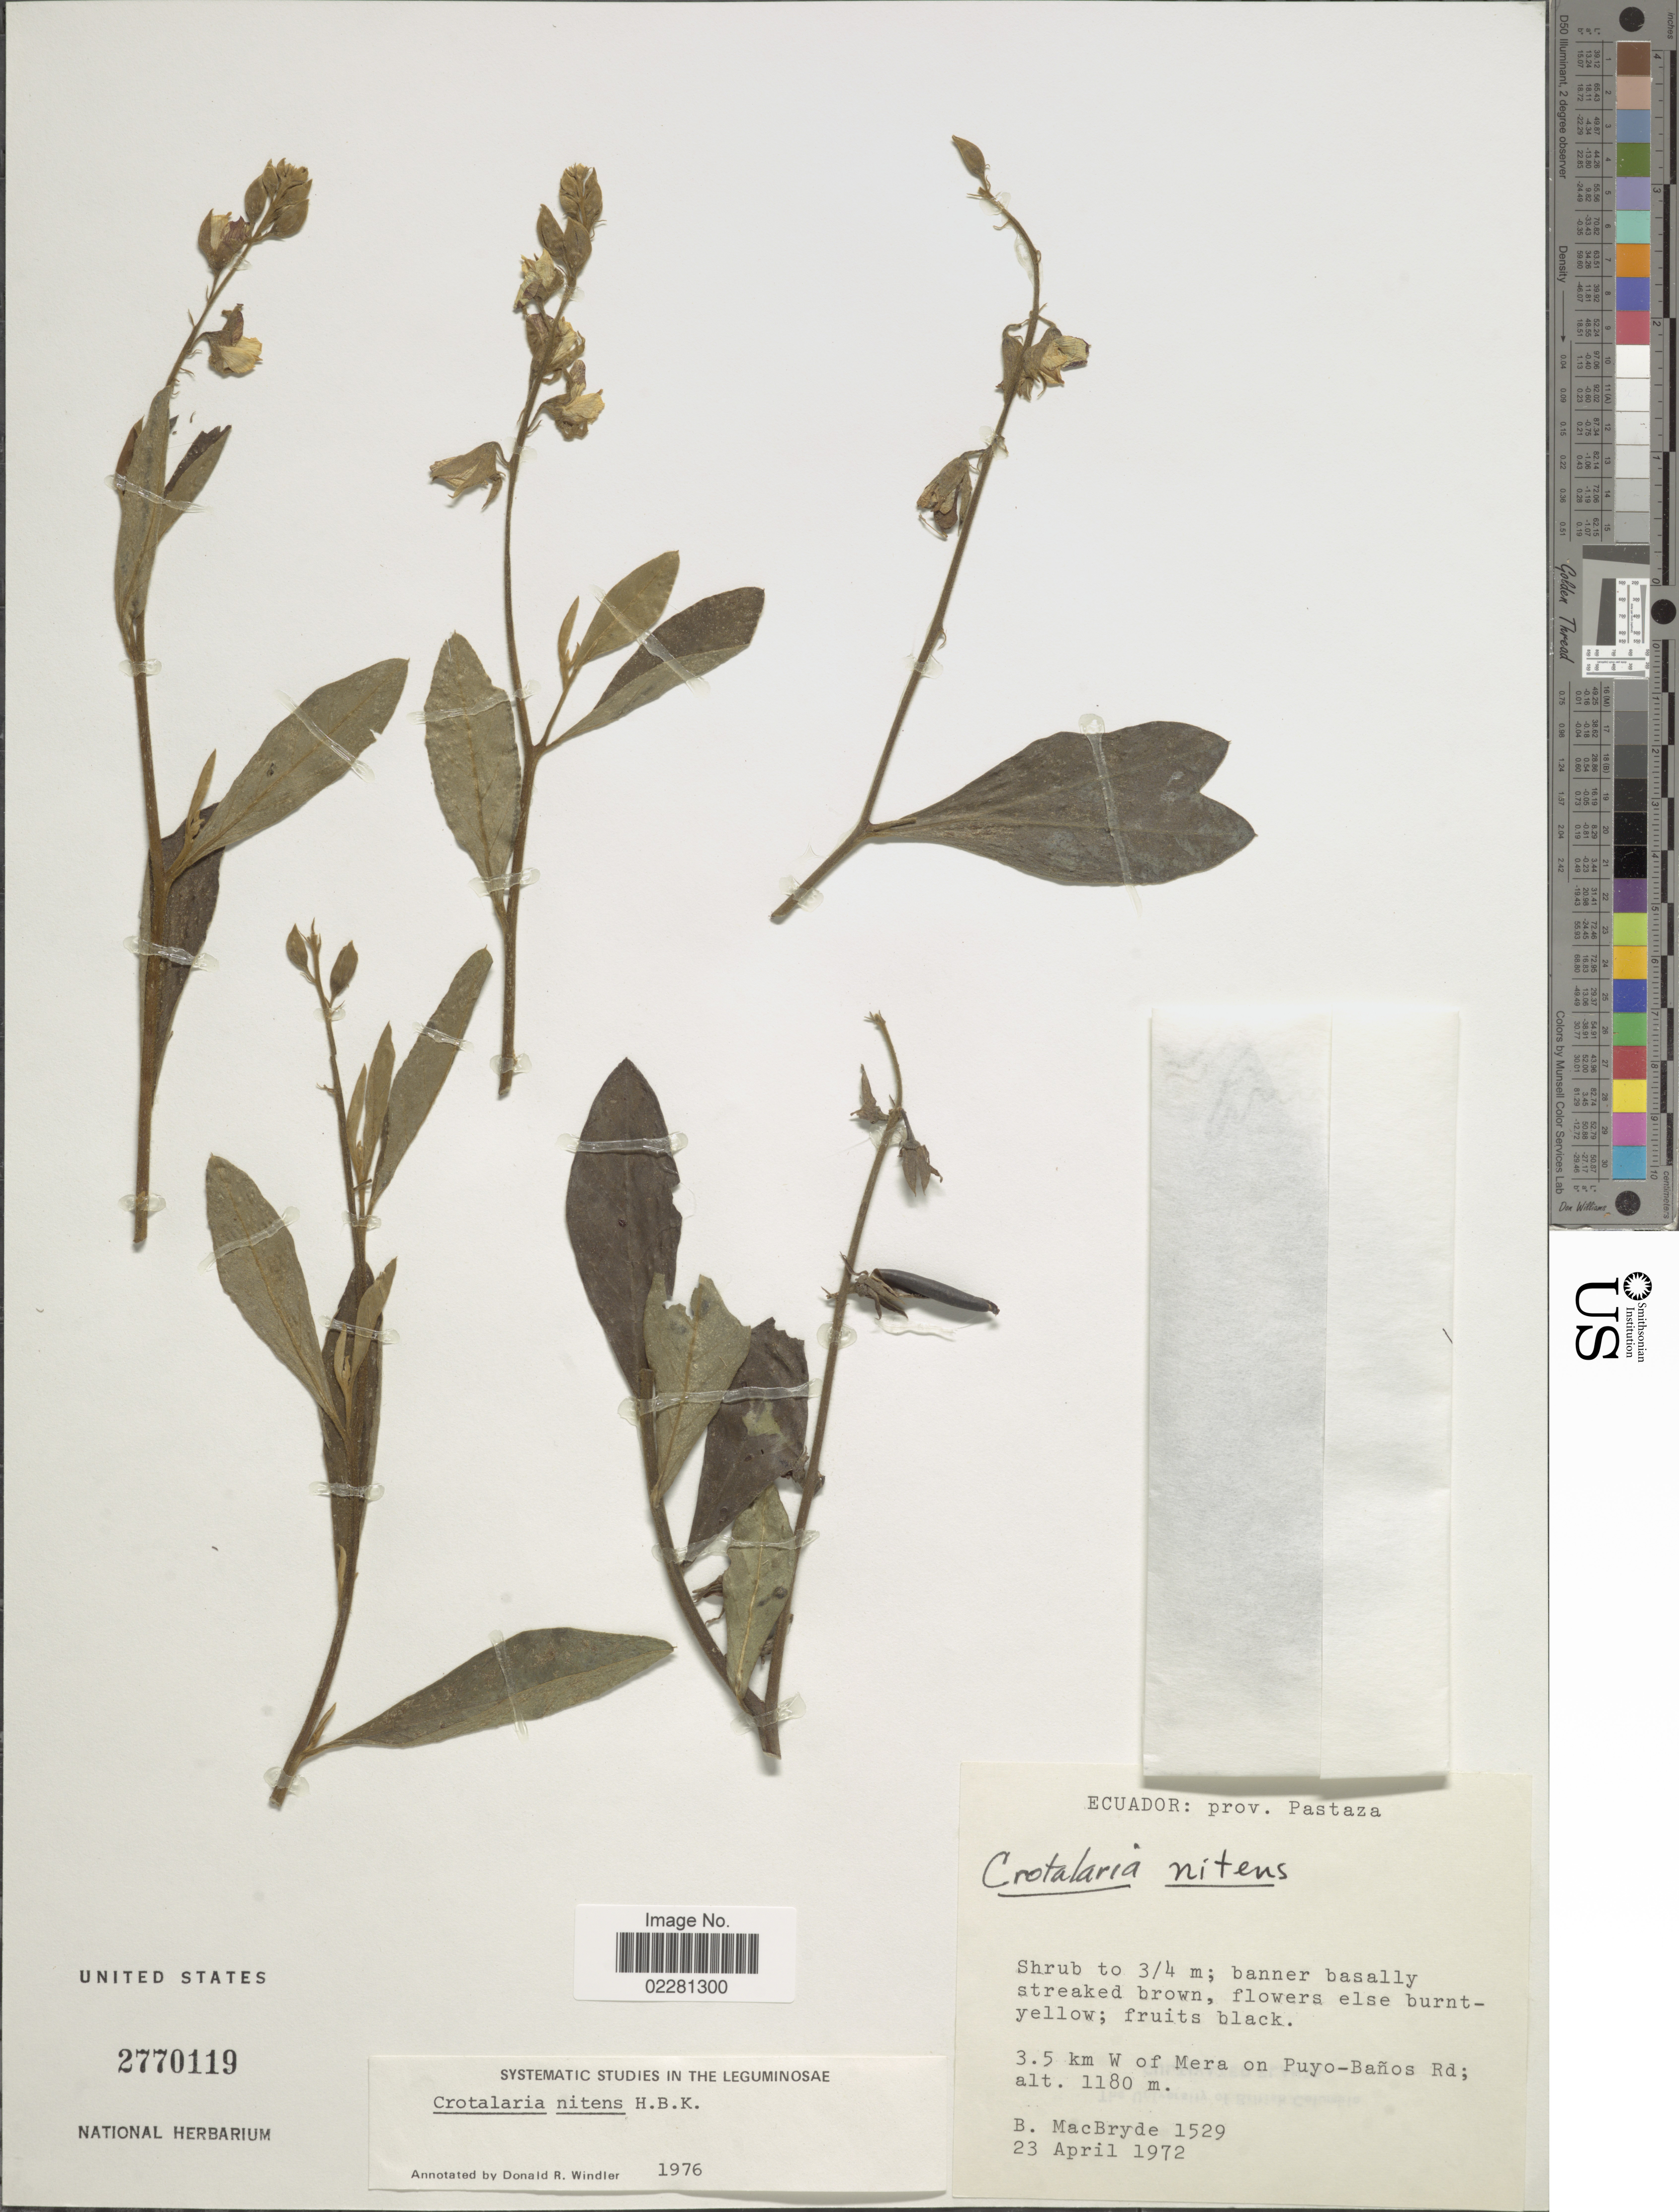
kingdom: Plantae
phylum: Tracheophyta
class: Magnoliopsida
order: Fabales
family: Fabaceae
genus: Crotalaria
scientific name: Crotalaria nitens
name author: Kunth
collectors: B. MacBryde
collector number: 1529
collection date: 1972-04-23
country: Ecuador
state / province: Pastaza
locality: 3.5 km W of Mera on Puyo-Banos Rd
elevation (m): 1180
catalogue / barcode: US 2770119